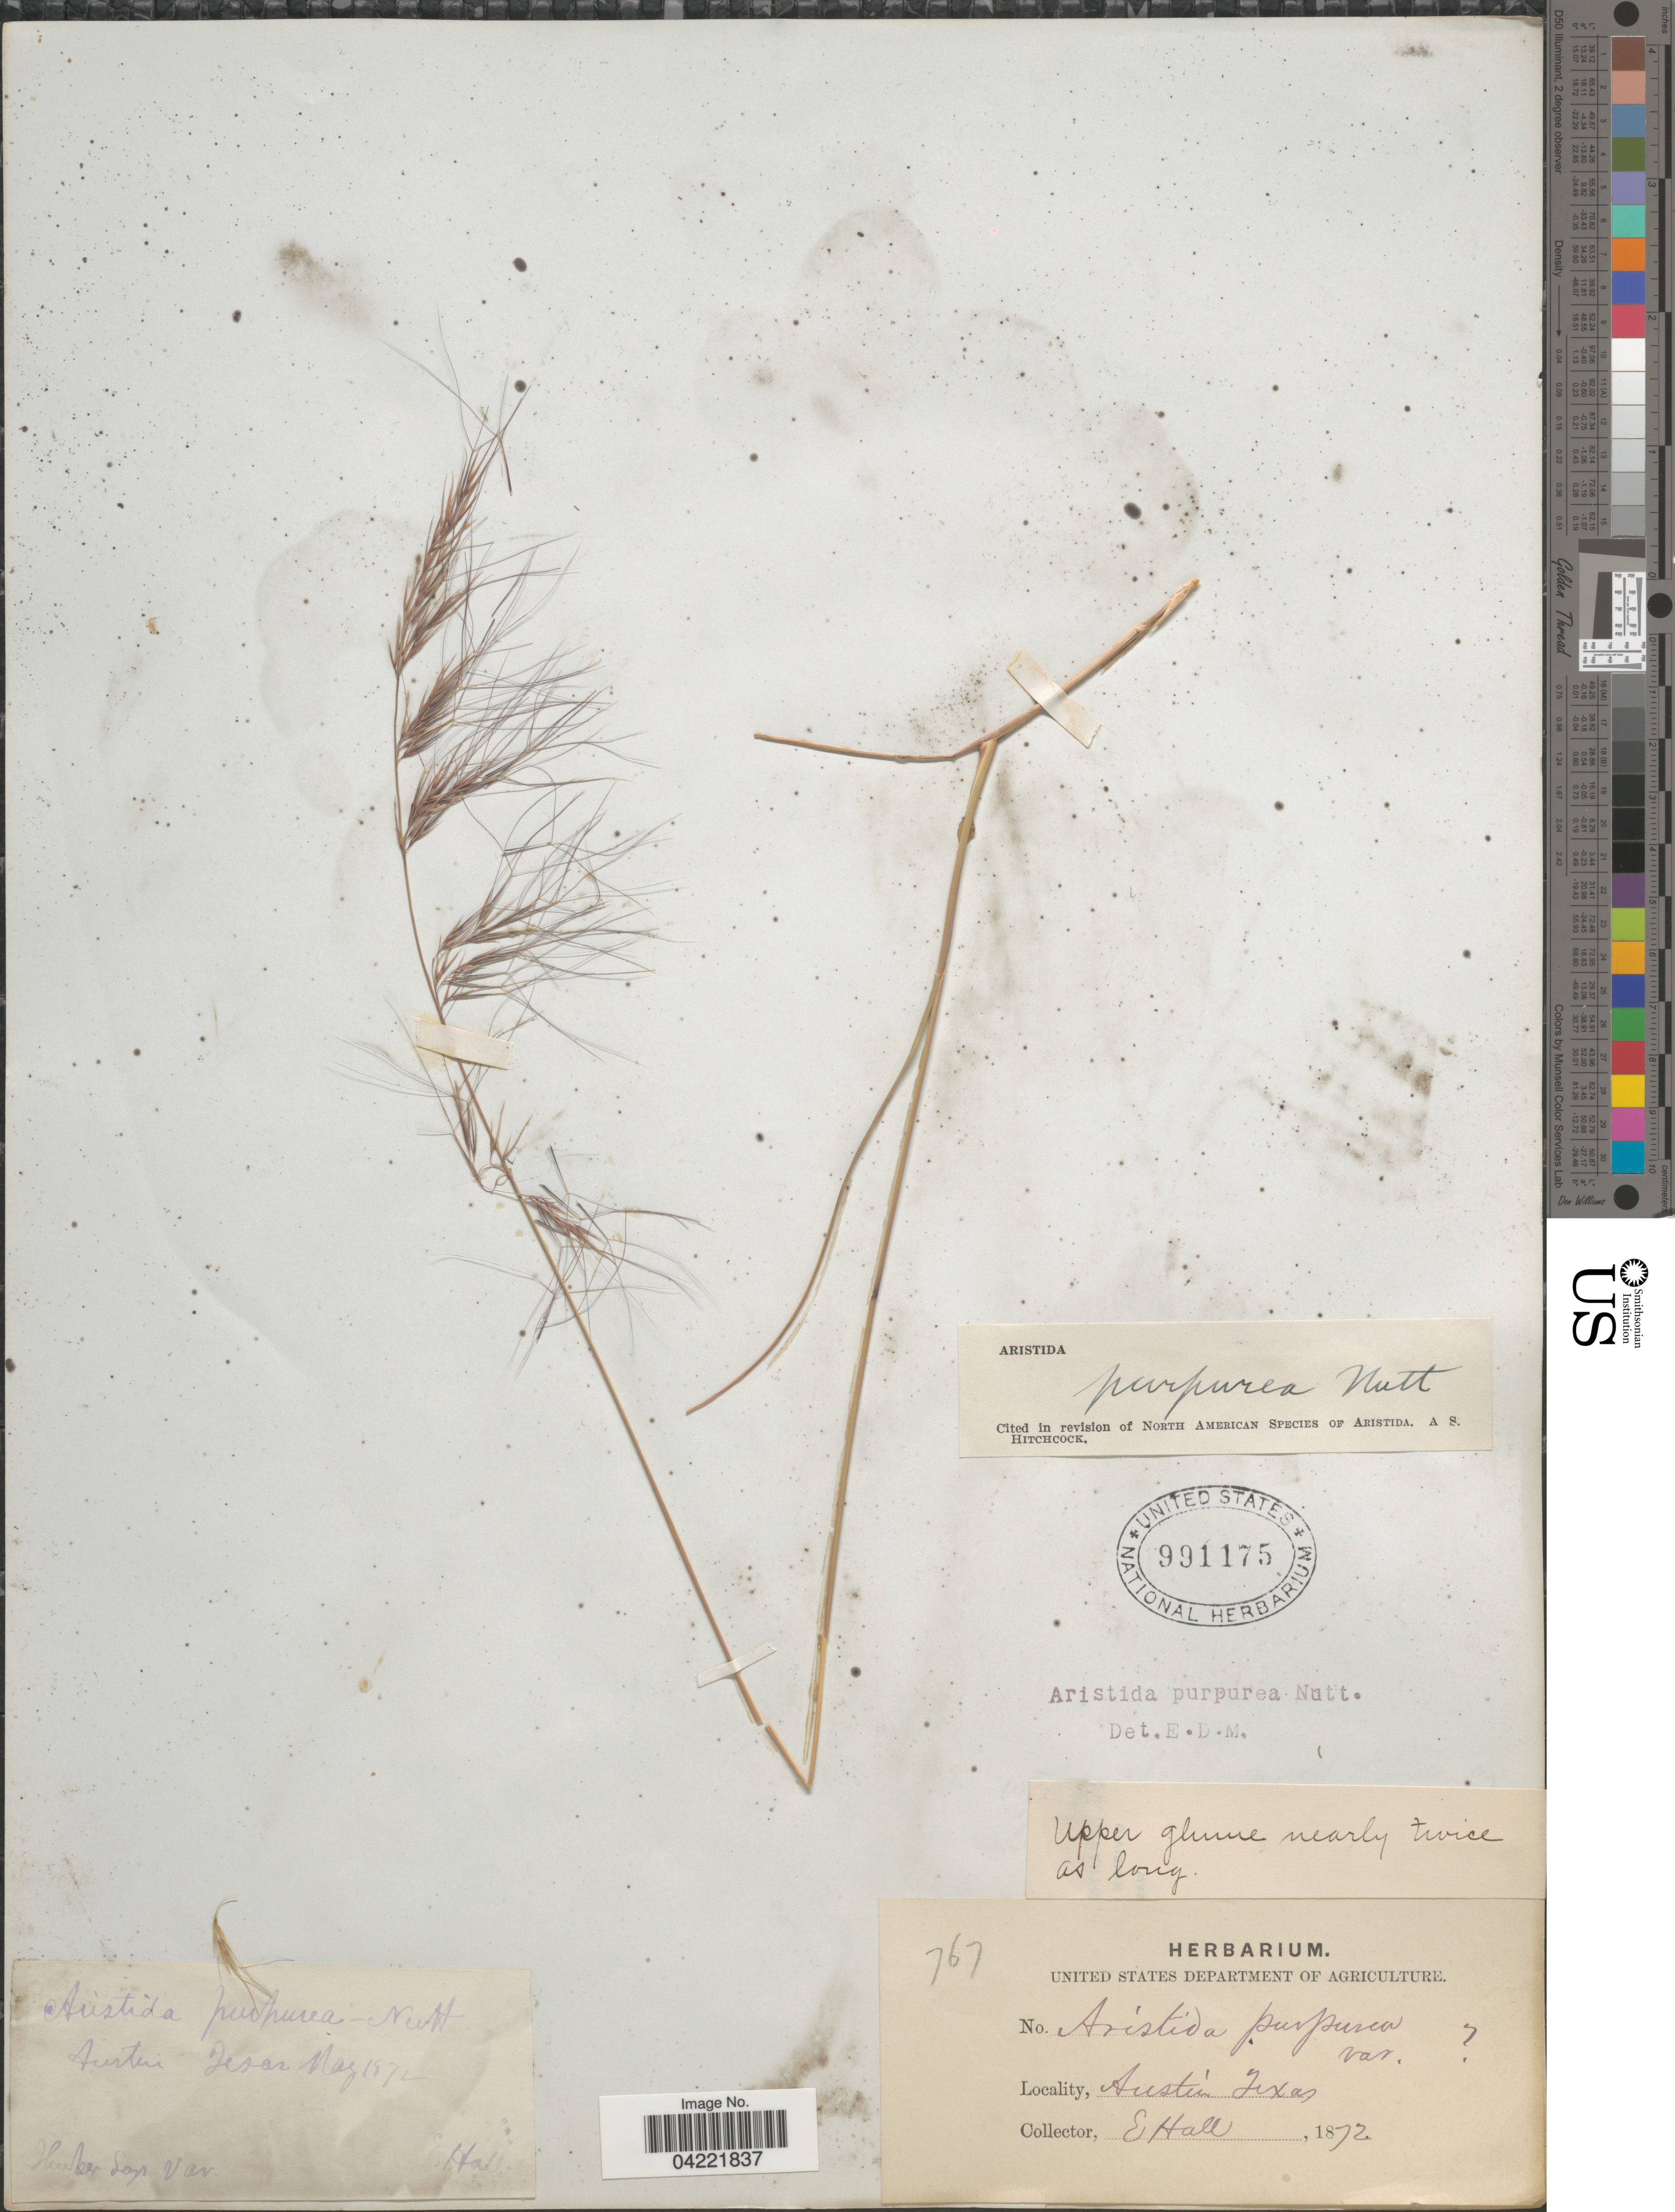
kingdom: Plantae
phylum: Tracheophyta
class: Liliopsida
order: Poales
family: Poaceae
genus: Aristida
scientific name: Aristida purpurea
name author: Nutt.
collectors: E. Hall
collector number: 767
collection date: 1872-05-12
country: United States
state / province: Texas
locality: Austin.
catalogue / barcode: US 991175